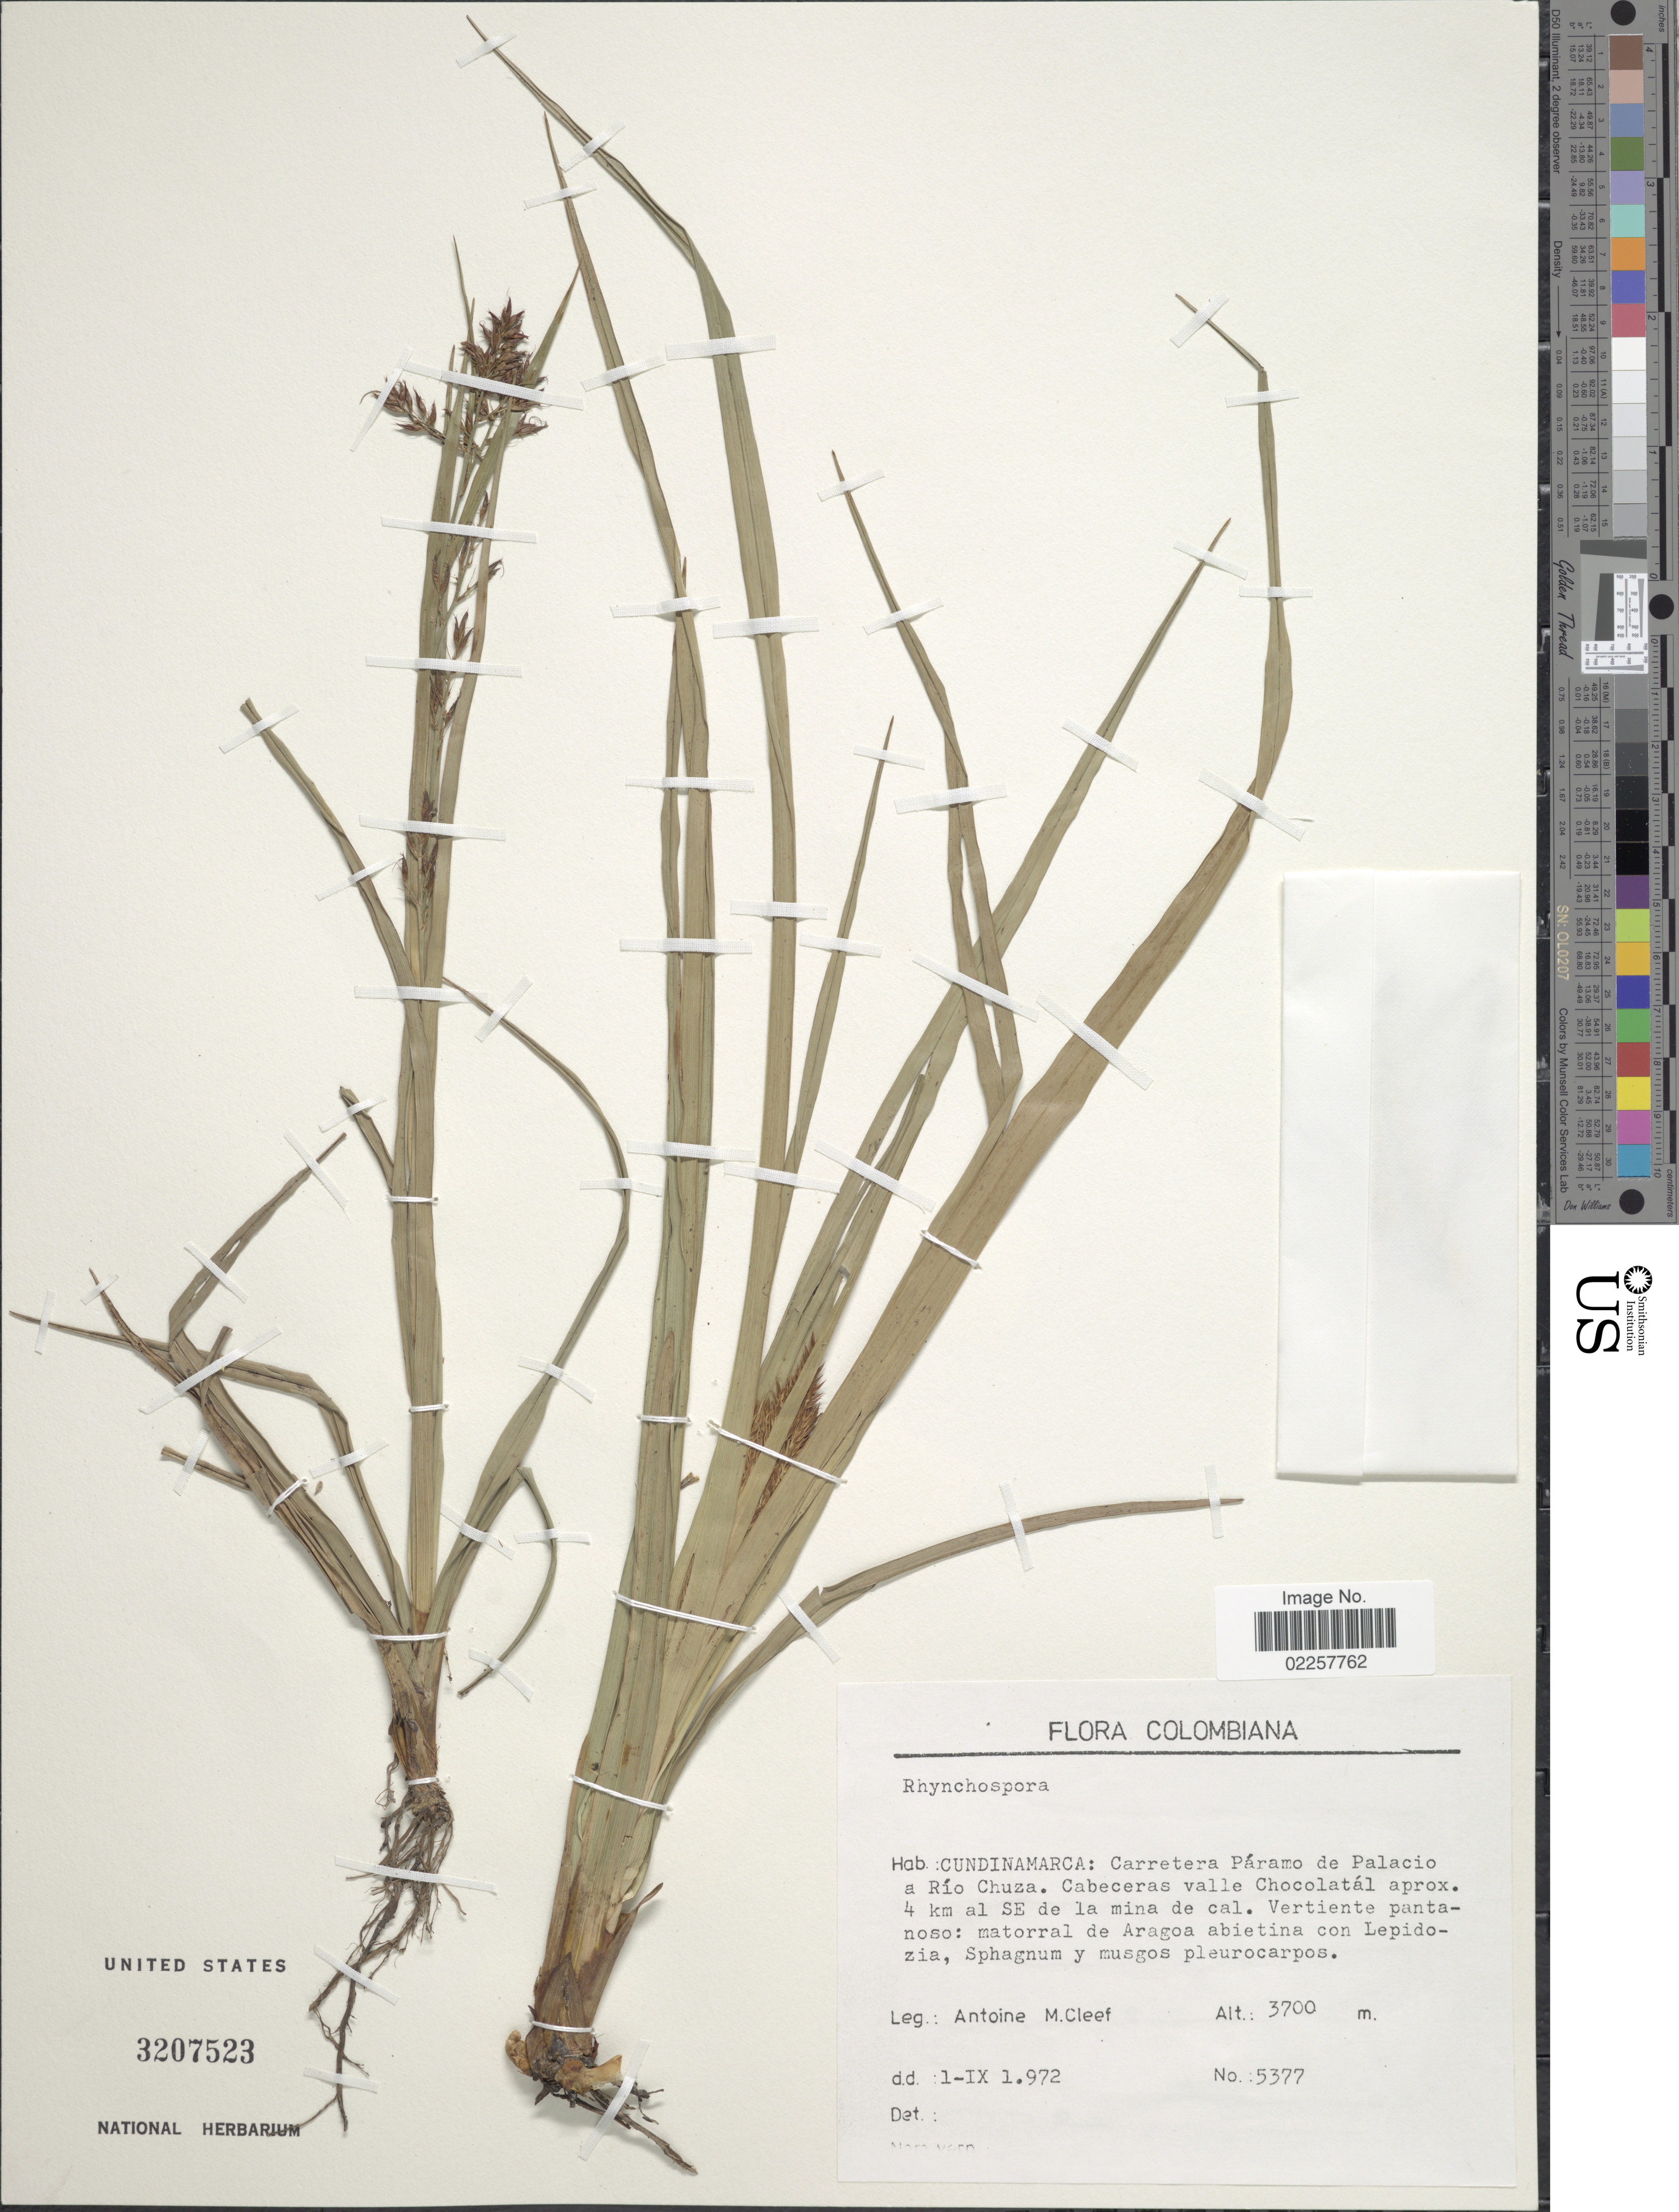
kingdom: Plantae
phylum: Tracheophyta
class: Liliopsida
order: Poales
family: Cyperaceae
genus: Rhynchospora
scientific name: Rhynchospora sp.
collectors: A. M. Cleef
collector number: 5377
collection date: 1972-09-01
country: Colombia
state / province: Cundinamarca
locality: Carretera Paramo de Palacio a Rio Chuza, Cabeceras valle Chocolatal aprox. 4 km al SE de la mina de cal.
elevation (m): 3700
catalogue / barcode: US 3207523